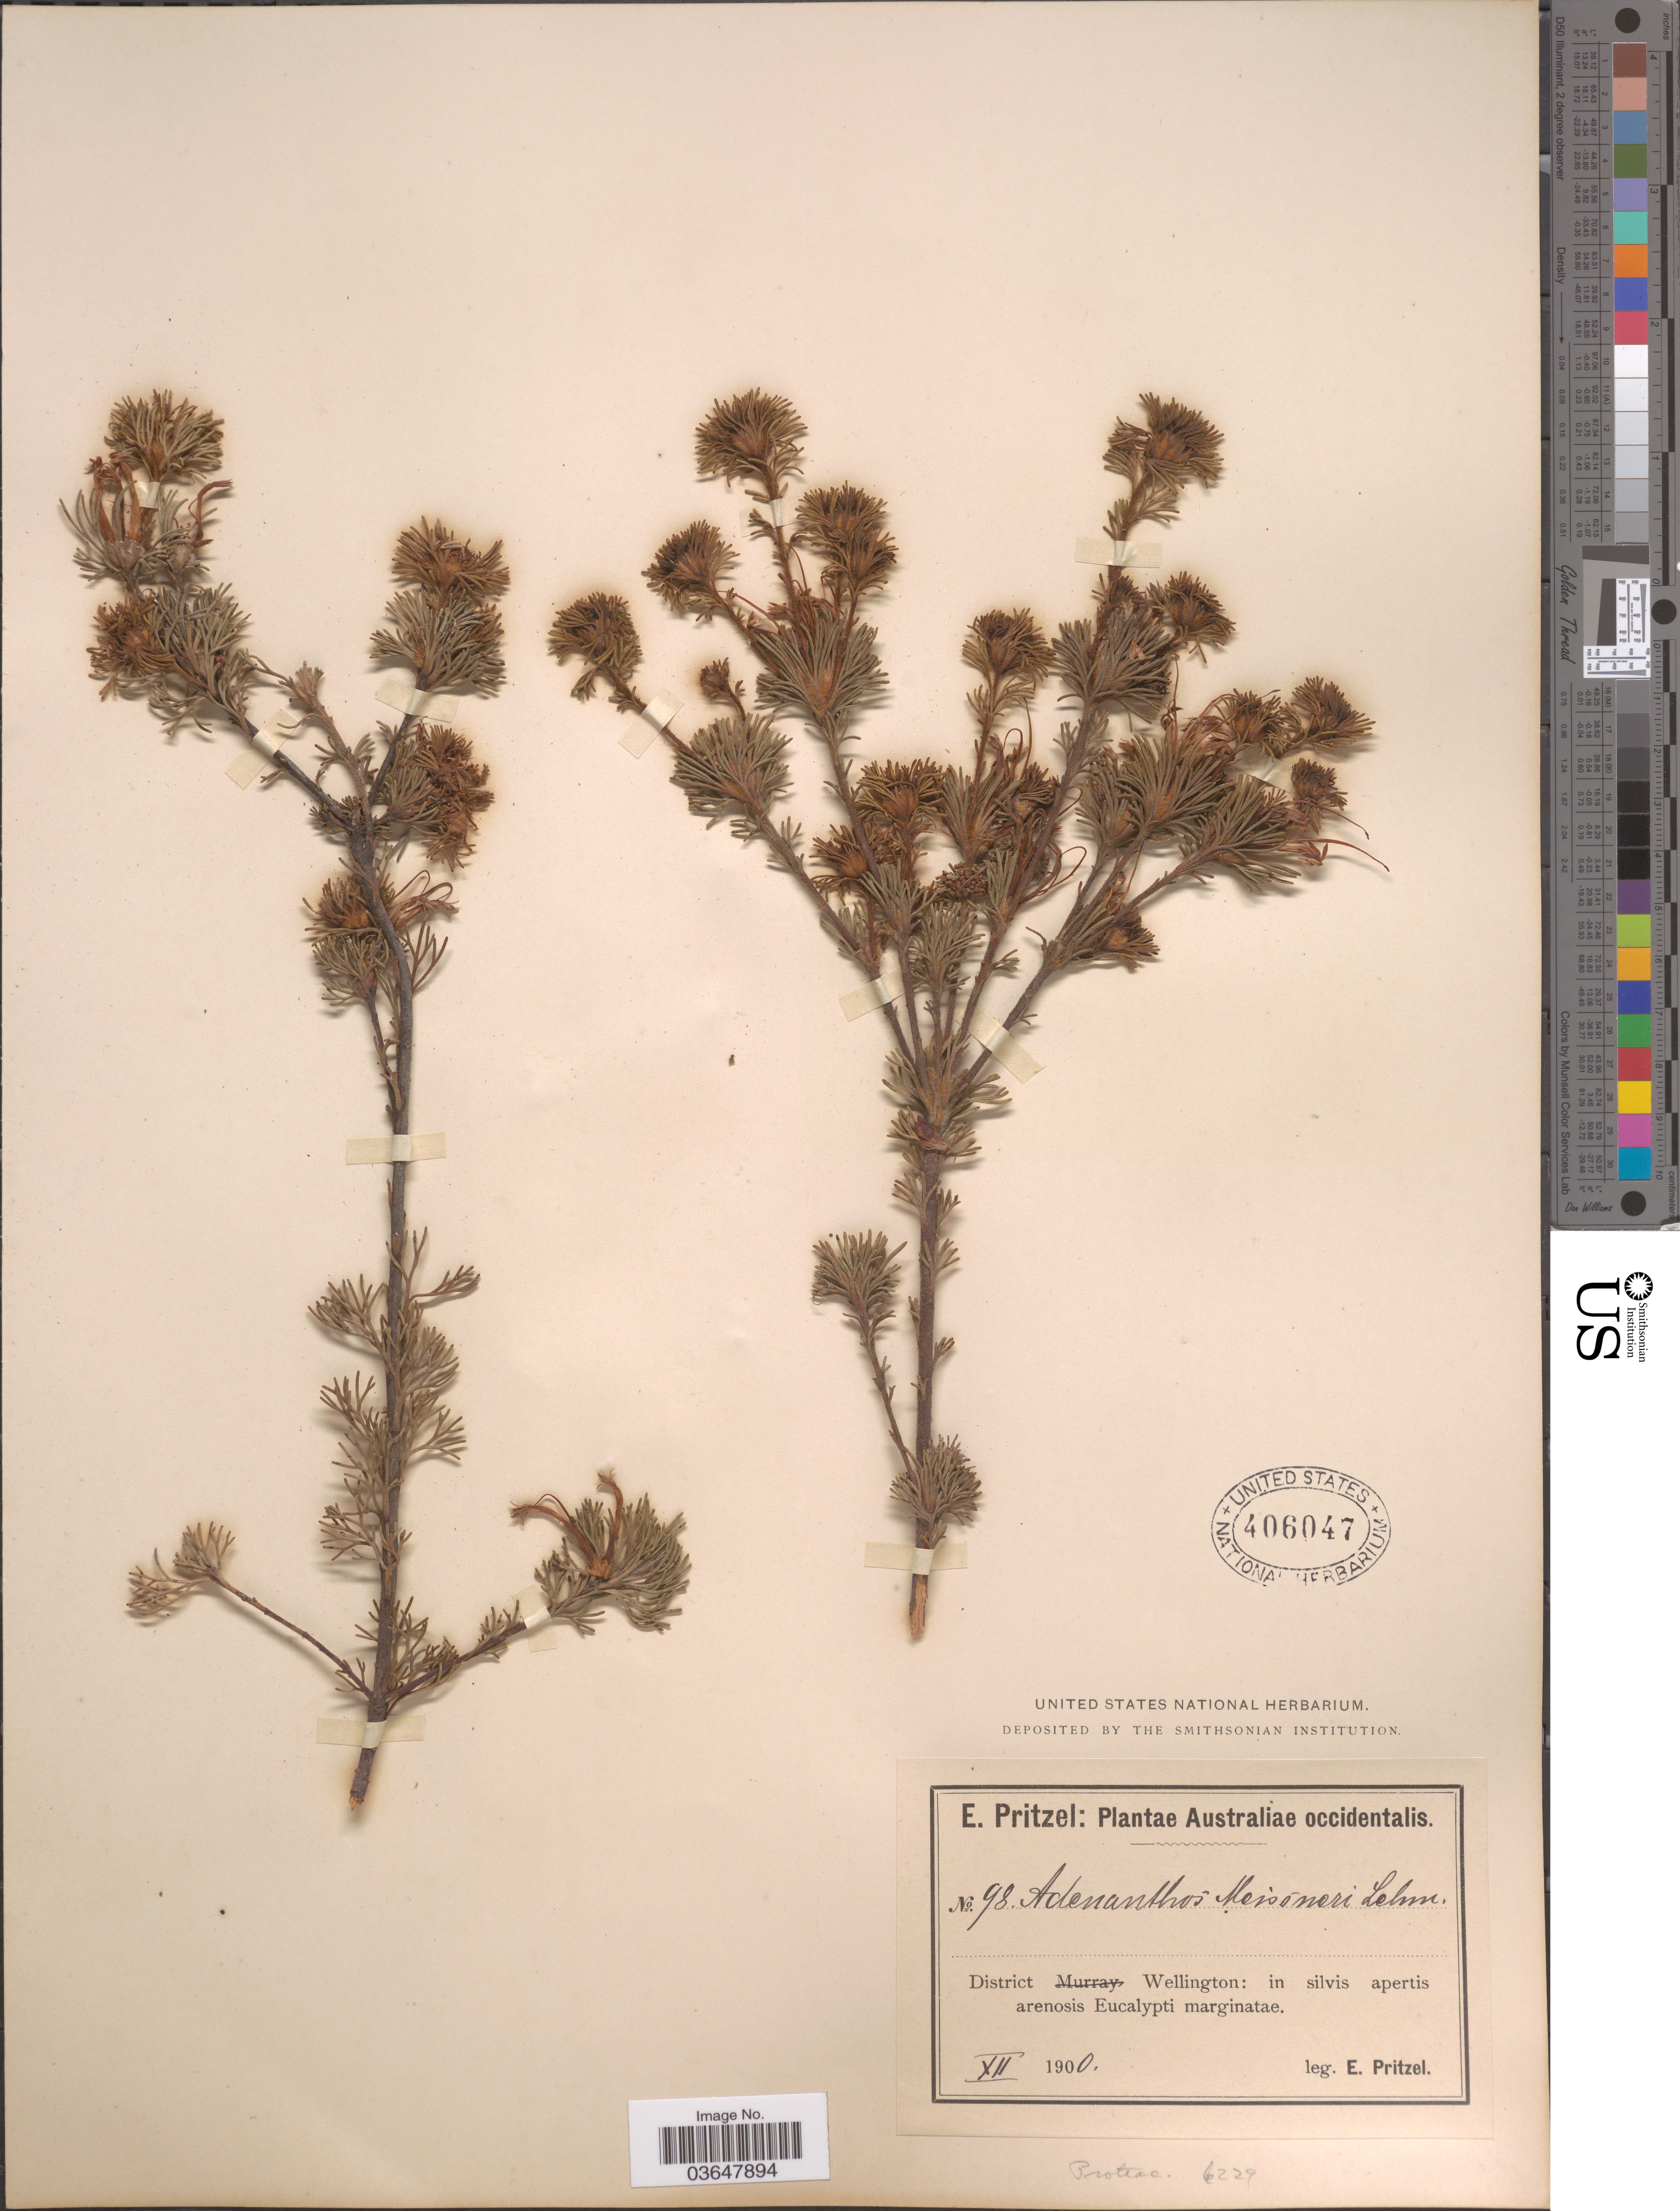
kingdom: Plantae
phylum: Tracheophyta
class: Magnoliopsida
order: Proteales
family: Proteaceae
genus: Adenanthos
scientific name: Adenanthos meissneri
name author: Lehm.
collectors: E. G. Pritzel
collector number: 98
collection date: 1900-12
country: Australia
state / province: Western Australia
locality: Australiae occidentalis. District Wellington: in silvis apertis arenosis Eucalypti marginatae.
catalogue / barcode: US 406047